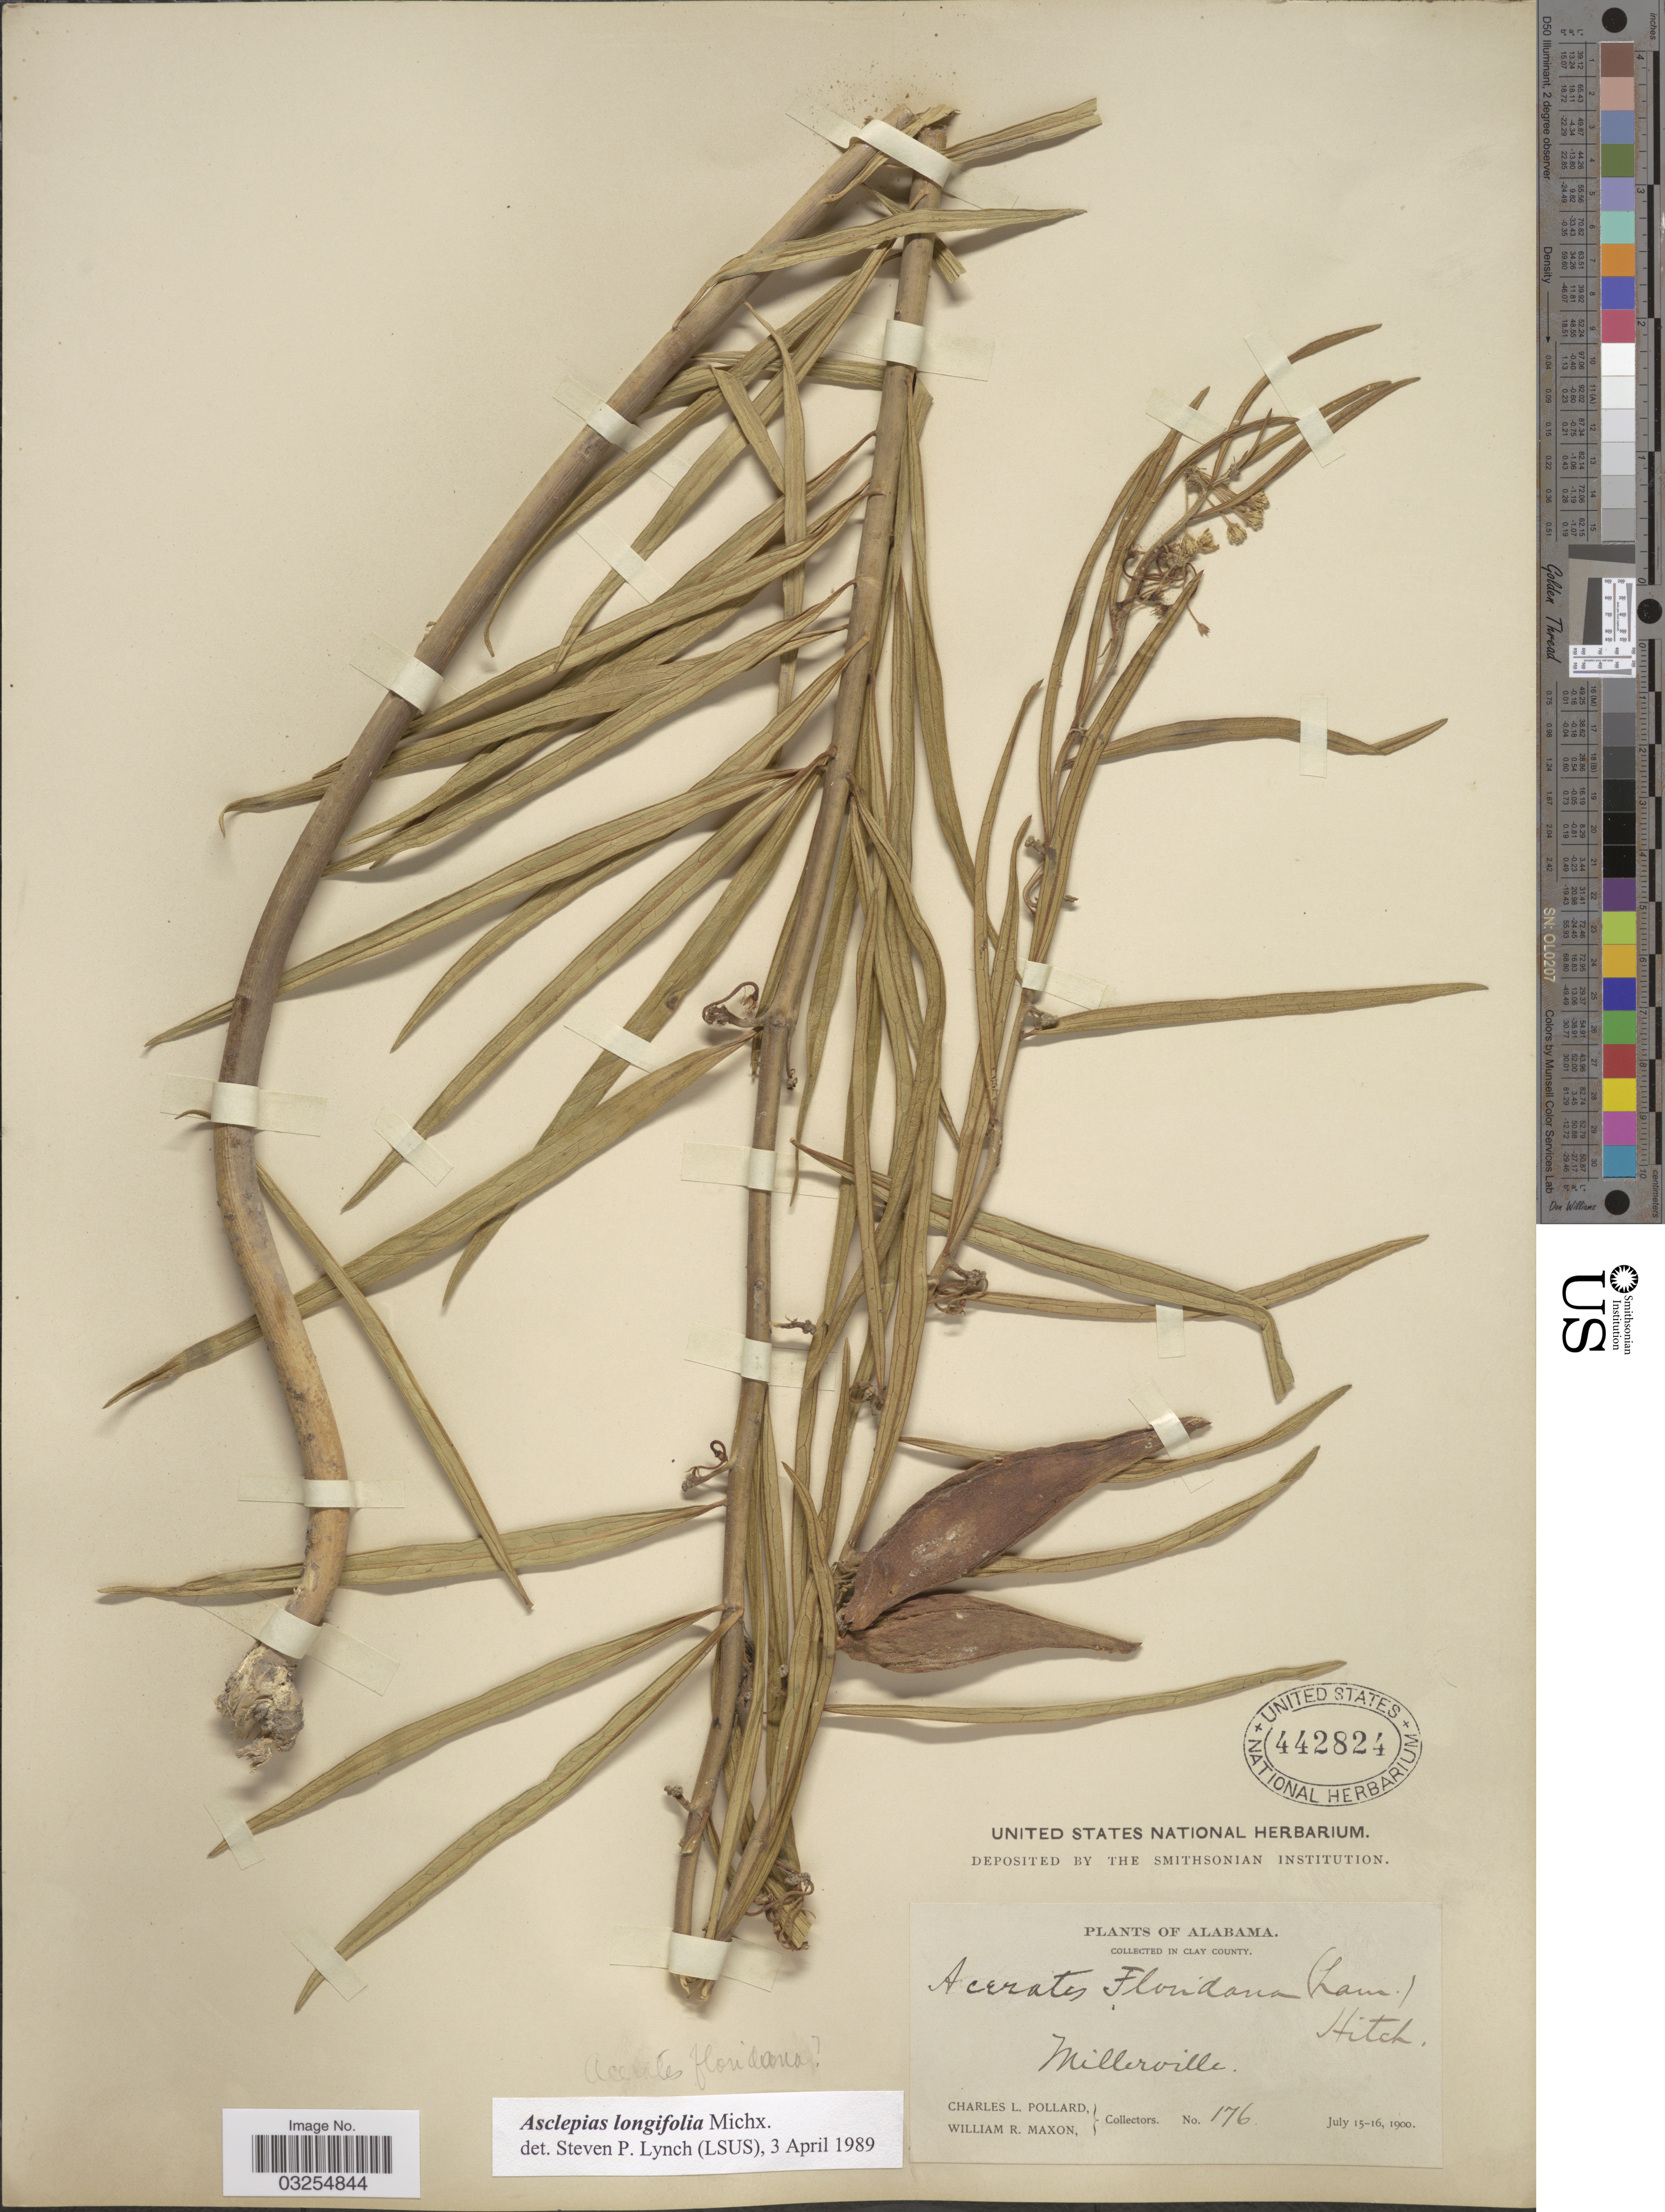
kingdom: Plantae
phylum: Tracheophyta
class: Magnoliopsida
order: Gentianales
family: Apocynaceae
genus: Asclepias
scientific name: Asclepias longifolia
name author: Michx.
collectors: C. L. Pollard & W. R. Maxon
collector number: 176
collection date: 1900-07-15/1900-07-16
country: United States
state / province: Alabama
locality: In Clay County. Millerville.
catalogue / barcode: US 442824